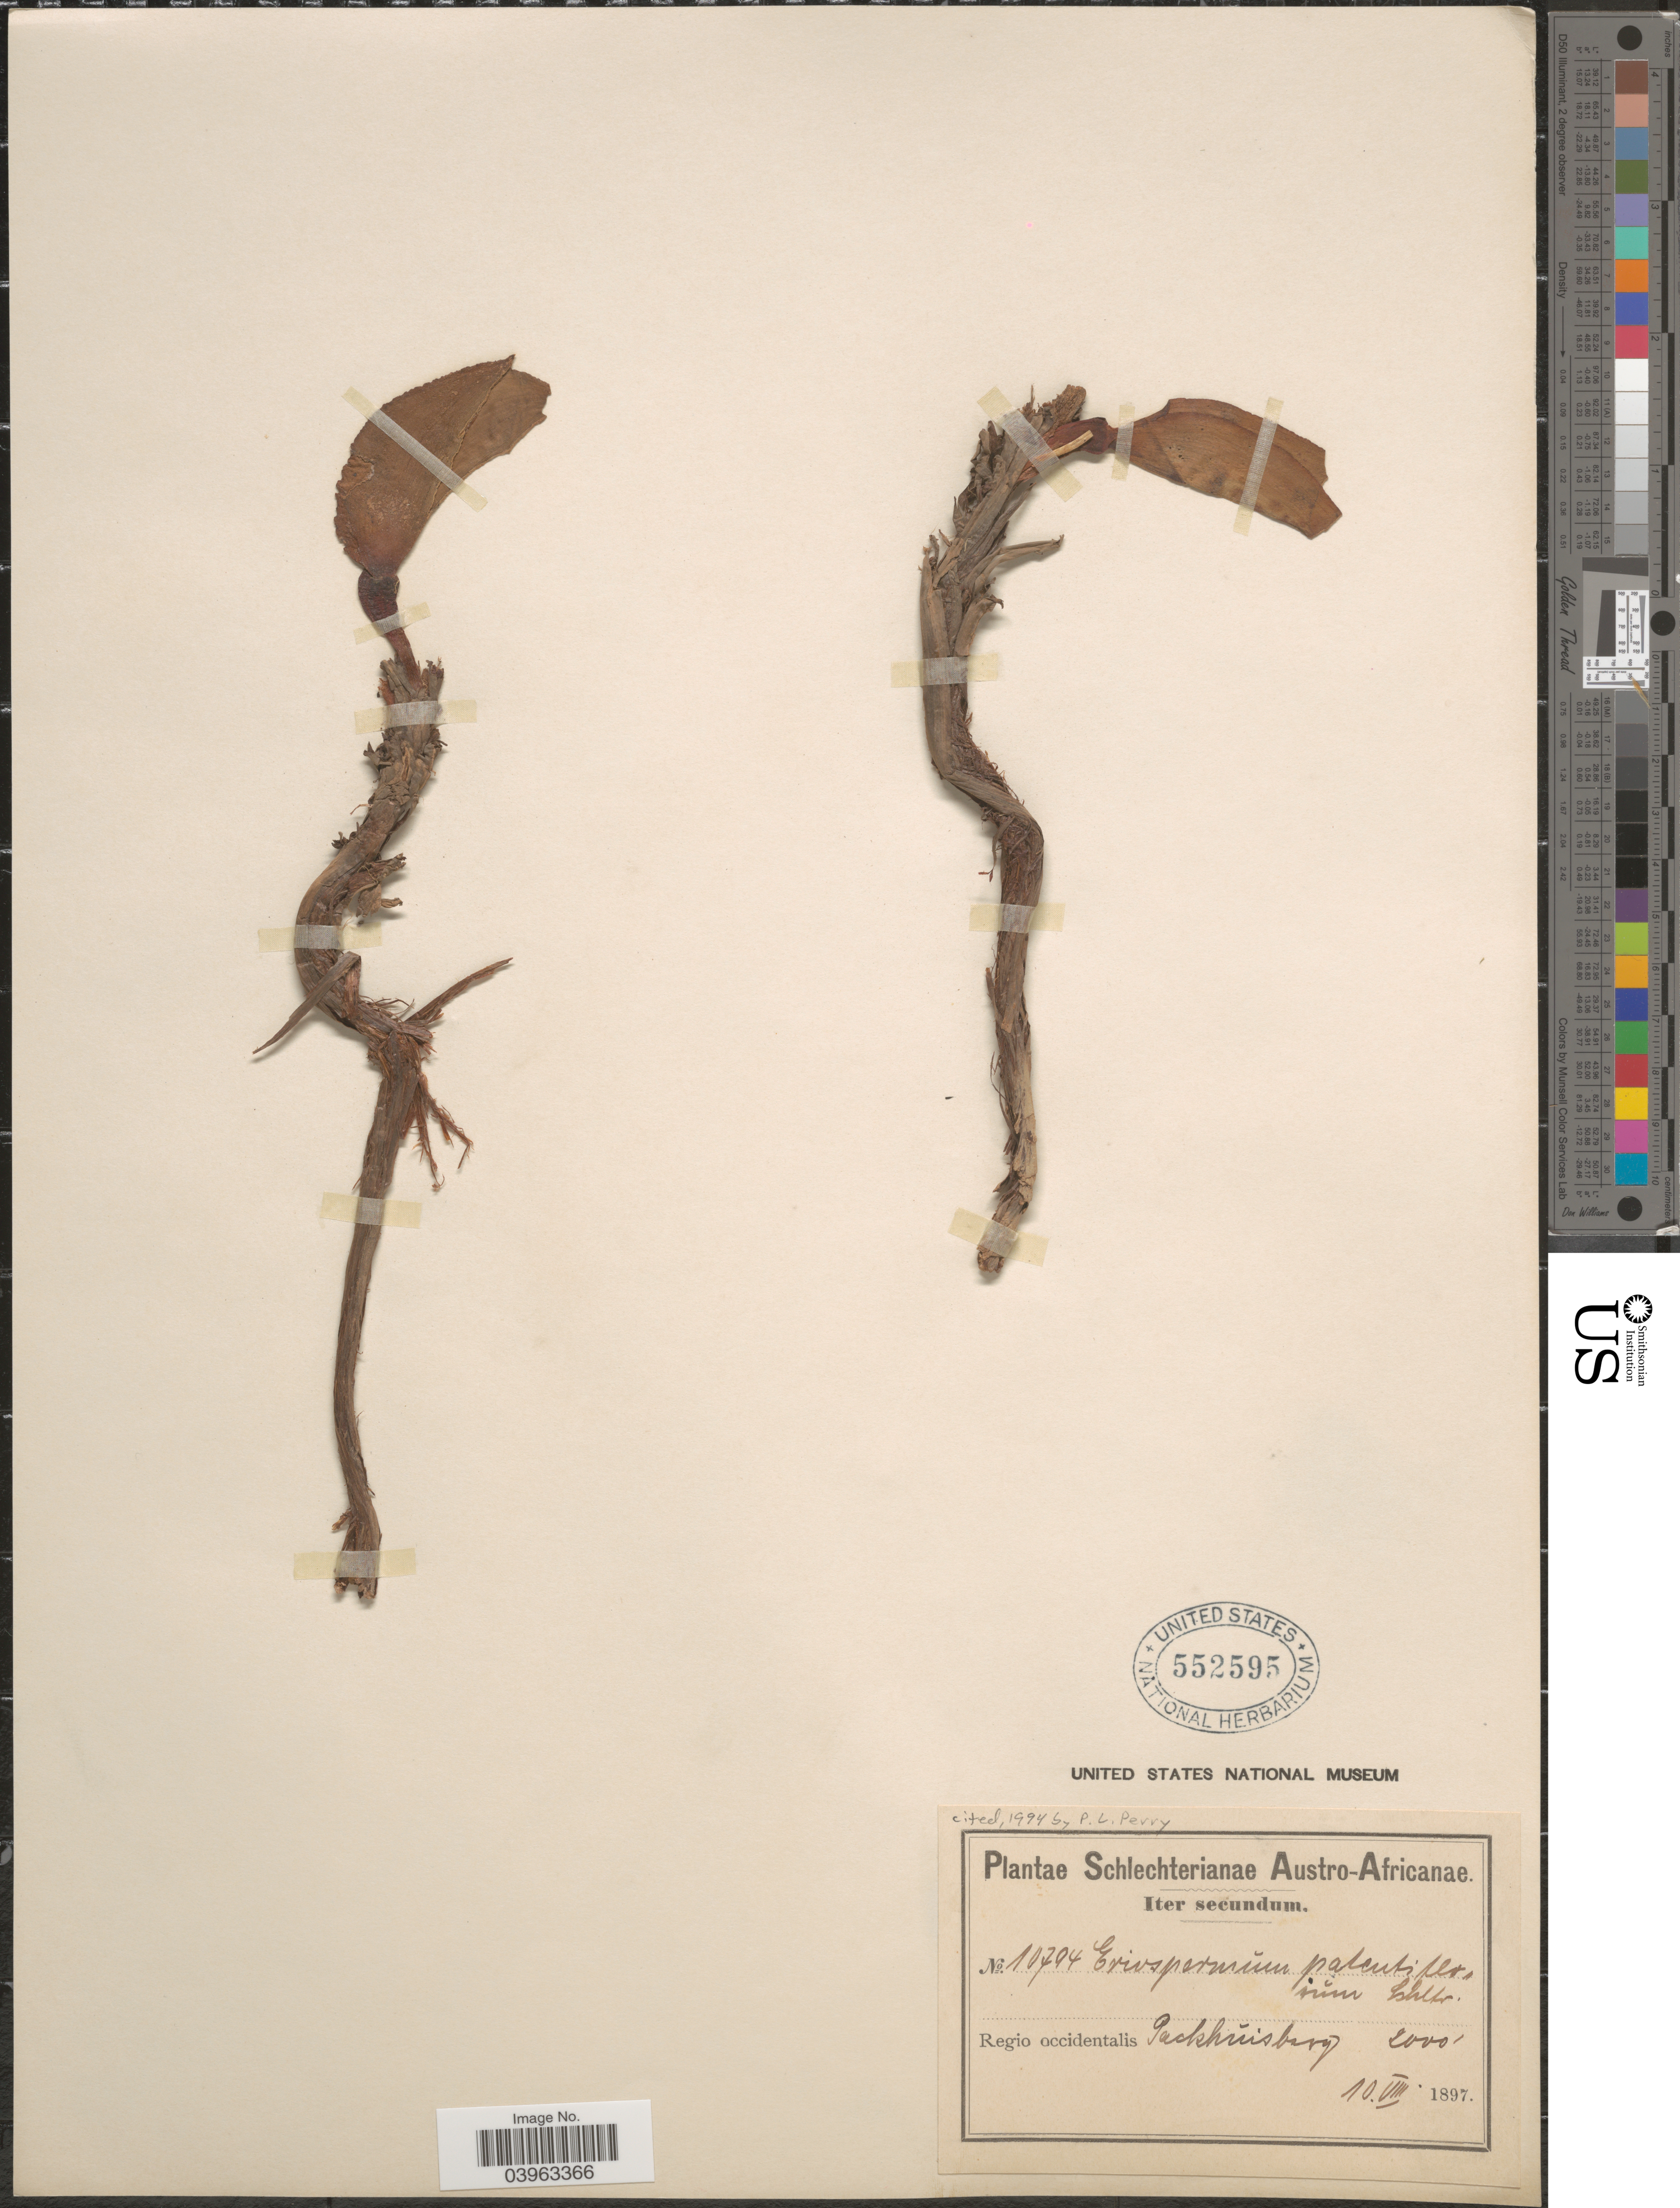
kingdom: Plantae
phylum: Tracheophyta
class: Liliopsida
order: Asparagales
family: Asparagaceae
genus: Eriospermum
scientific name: Eriospermum patentiflorum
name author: Schltr.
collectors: Schlechter, --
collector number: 10794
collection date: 1897-08-10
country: South Africa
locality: Austro-Africanae. Regio occidentalis Packhuisberg.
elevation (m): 610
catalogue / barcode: US 552595